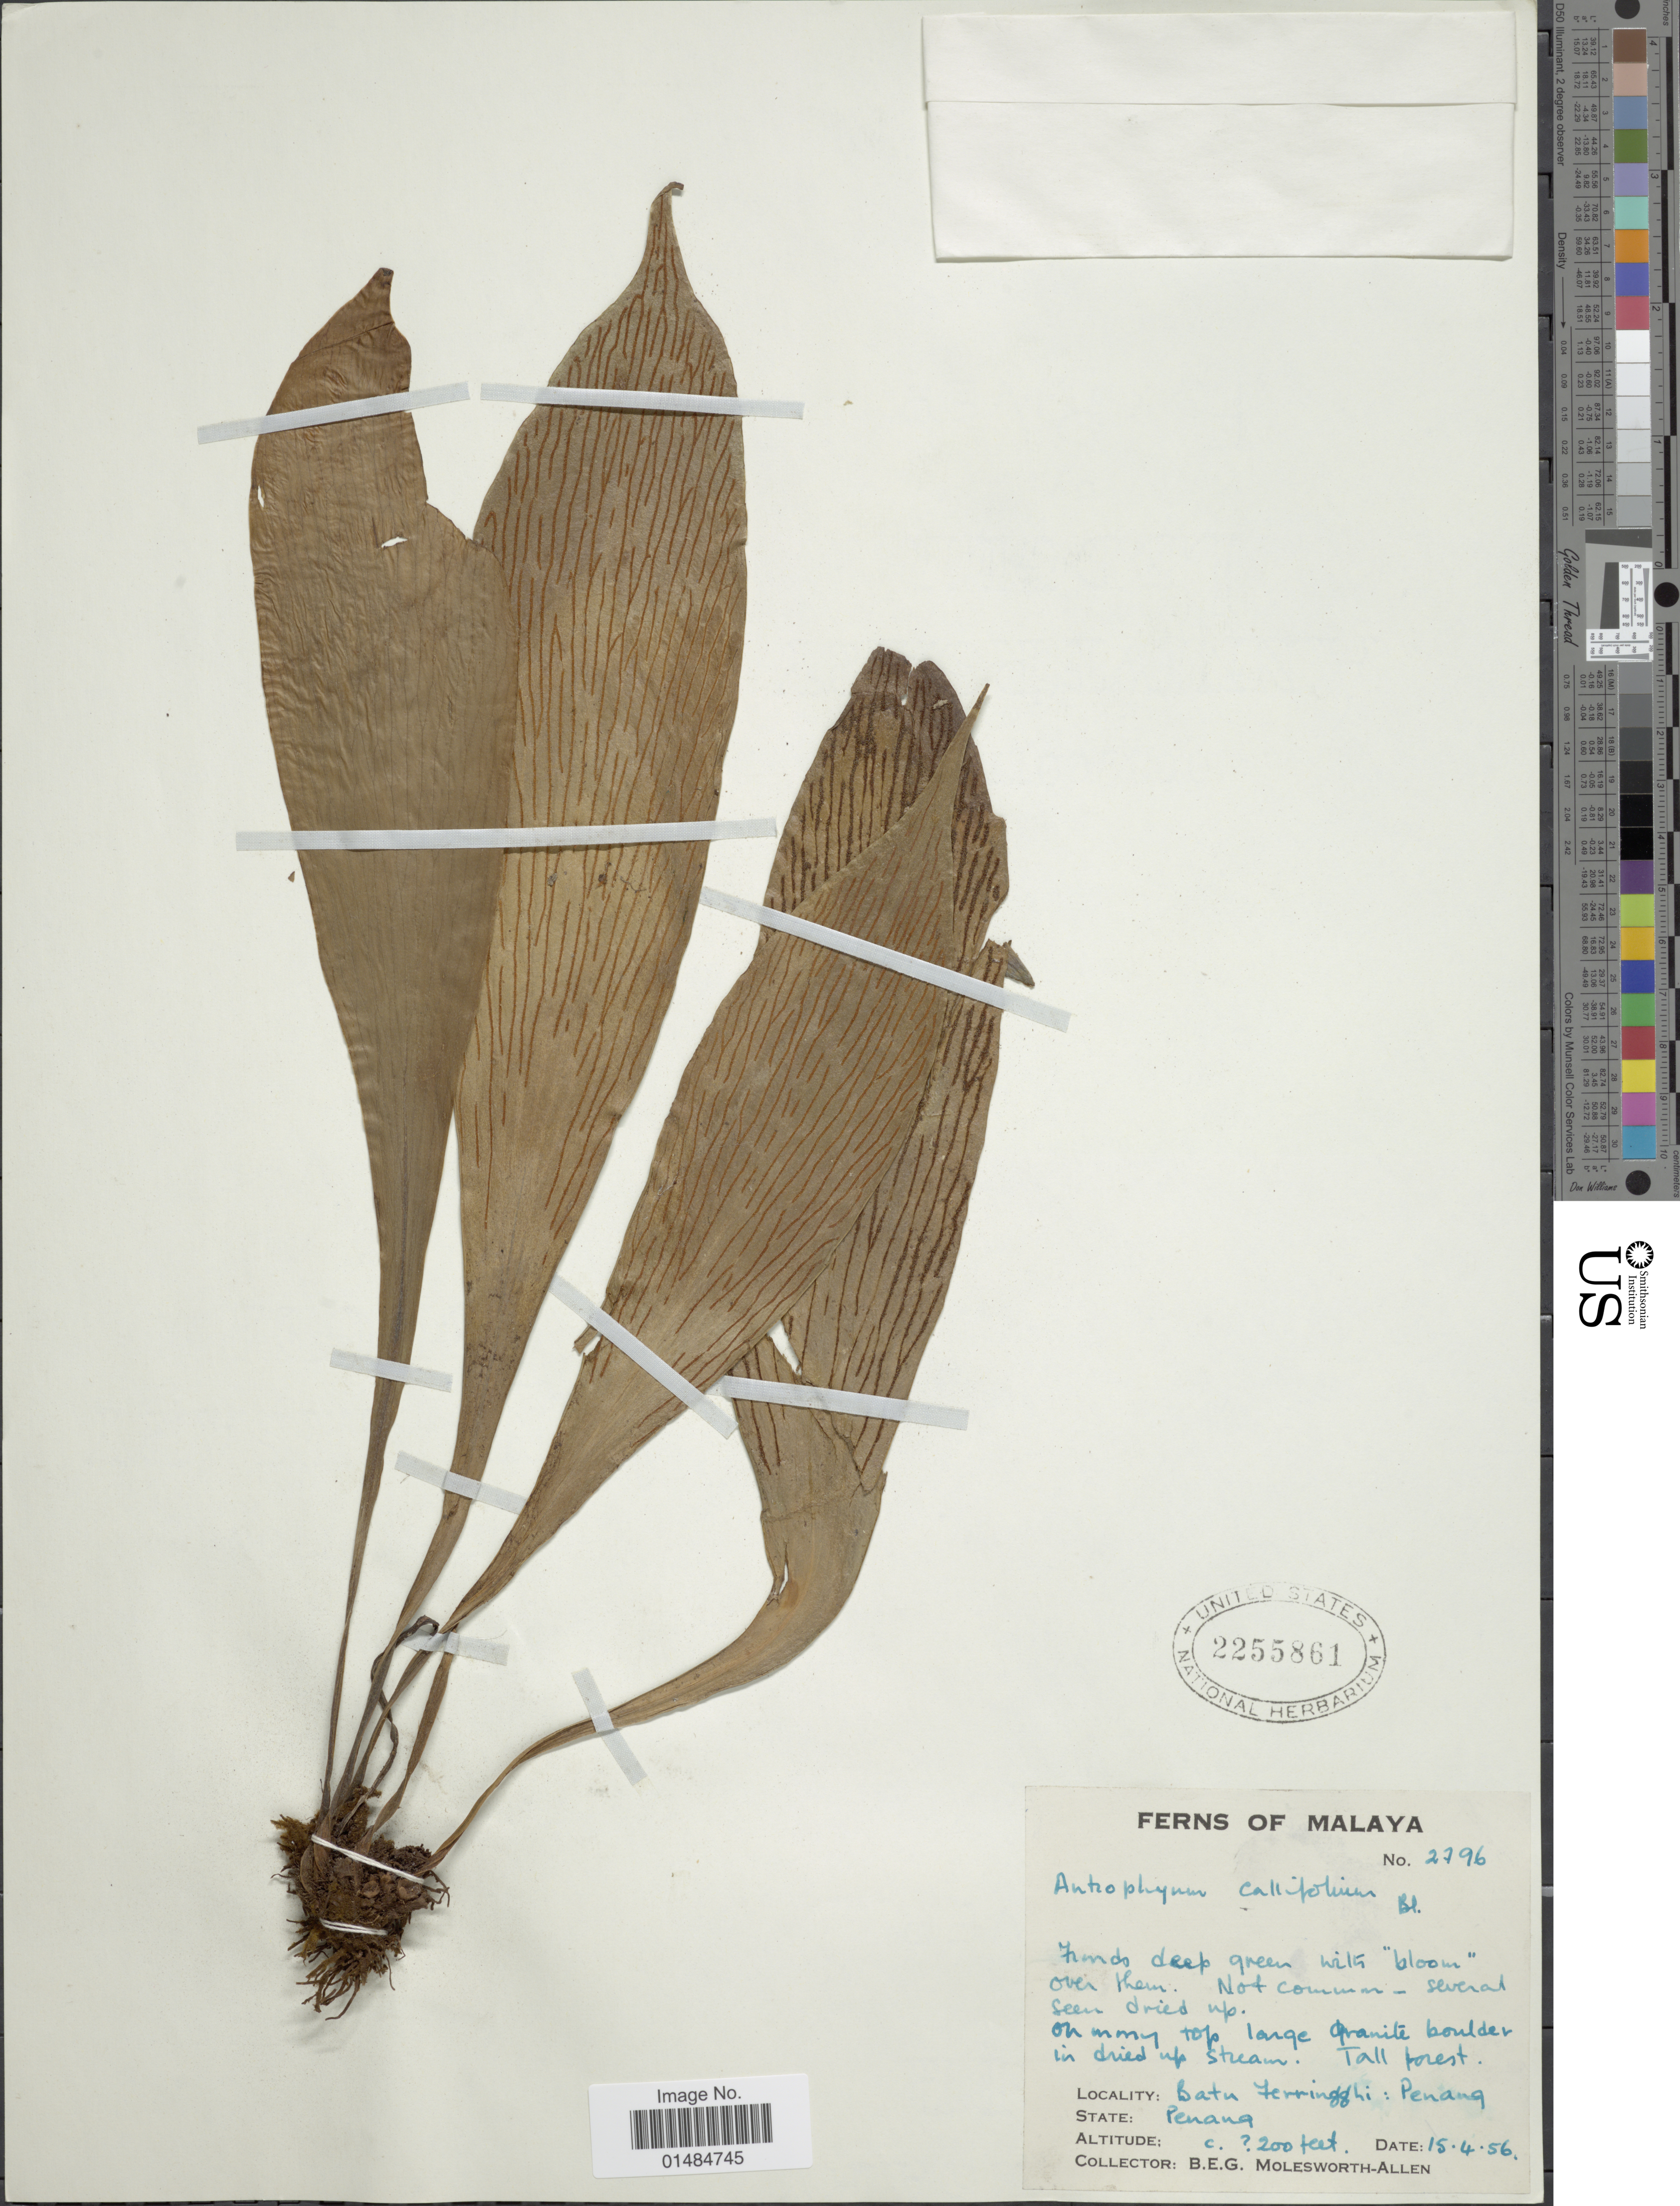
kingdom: Plantae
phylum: Tracheophyta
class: Polypodiopsida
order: Polypodiales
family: Pteridaceae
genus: Antrophyum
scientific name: Antrophyum callifolium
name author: Blume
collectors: B. E. G. Molesworth-Allen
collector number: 2796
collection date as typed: Transcribed d/m/y: 15/4/56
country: Malaysia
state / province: Pinang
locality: Batu Ferringghi [Batu Feringgi], Malaya.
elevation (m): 61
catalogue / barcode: US 2255861